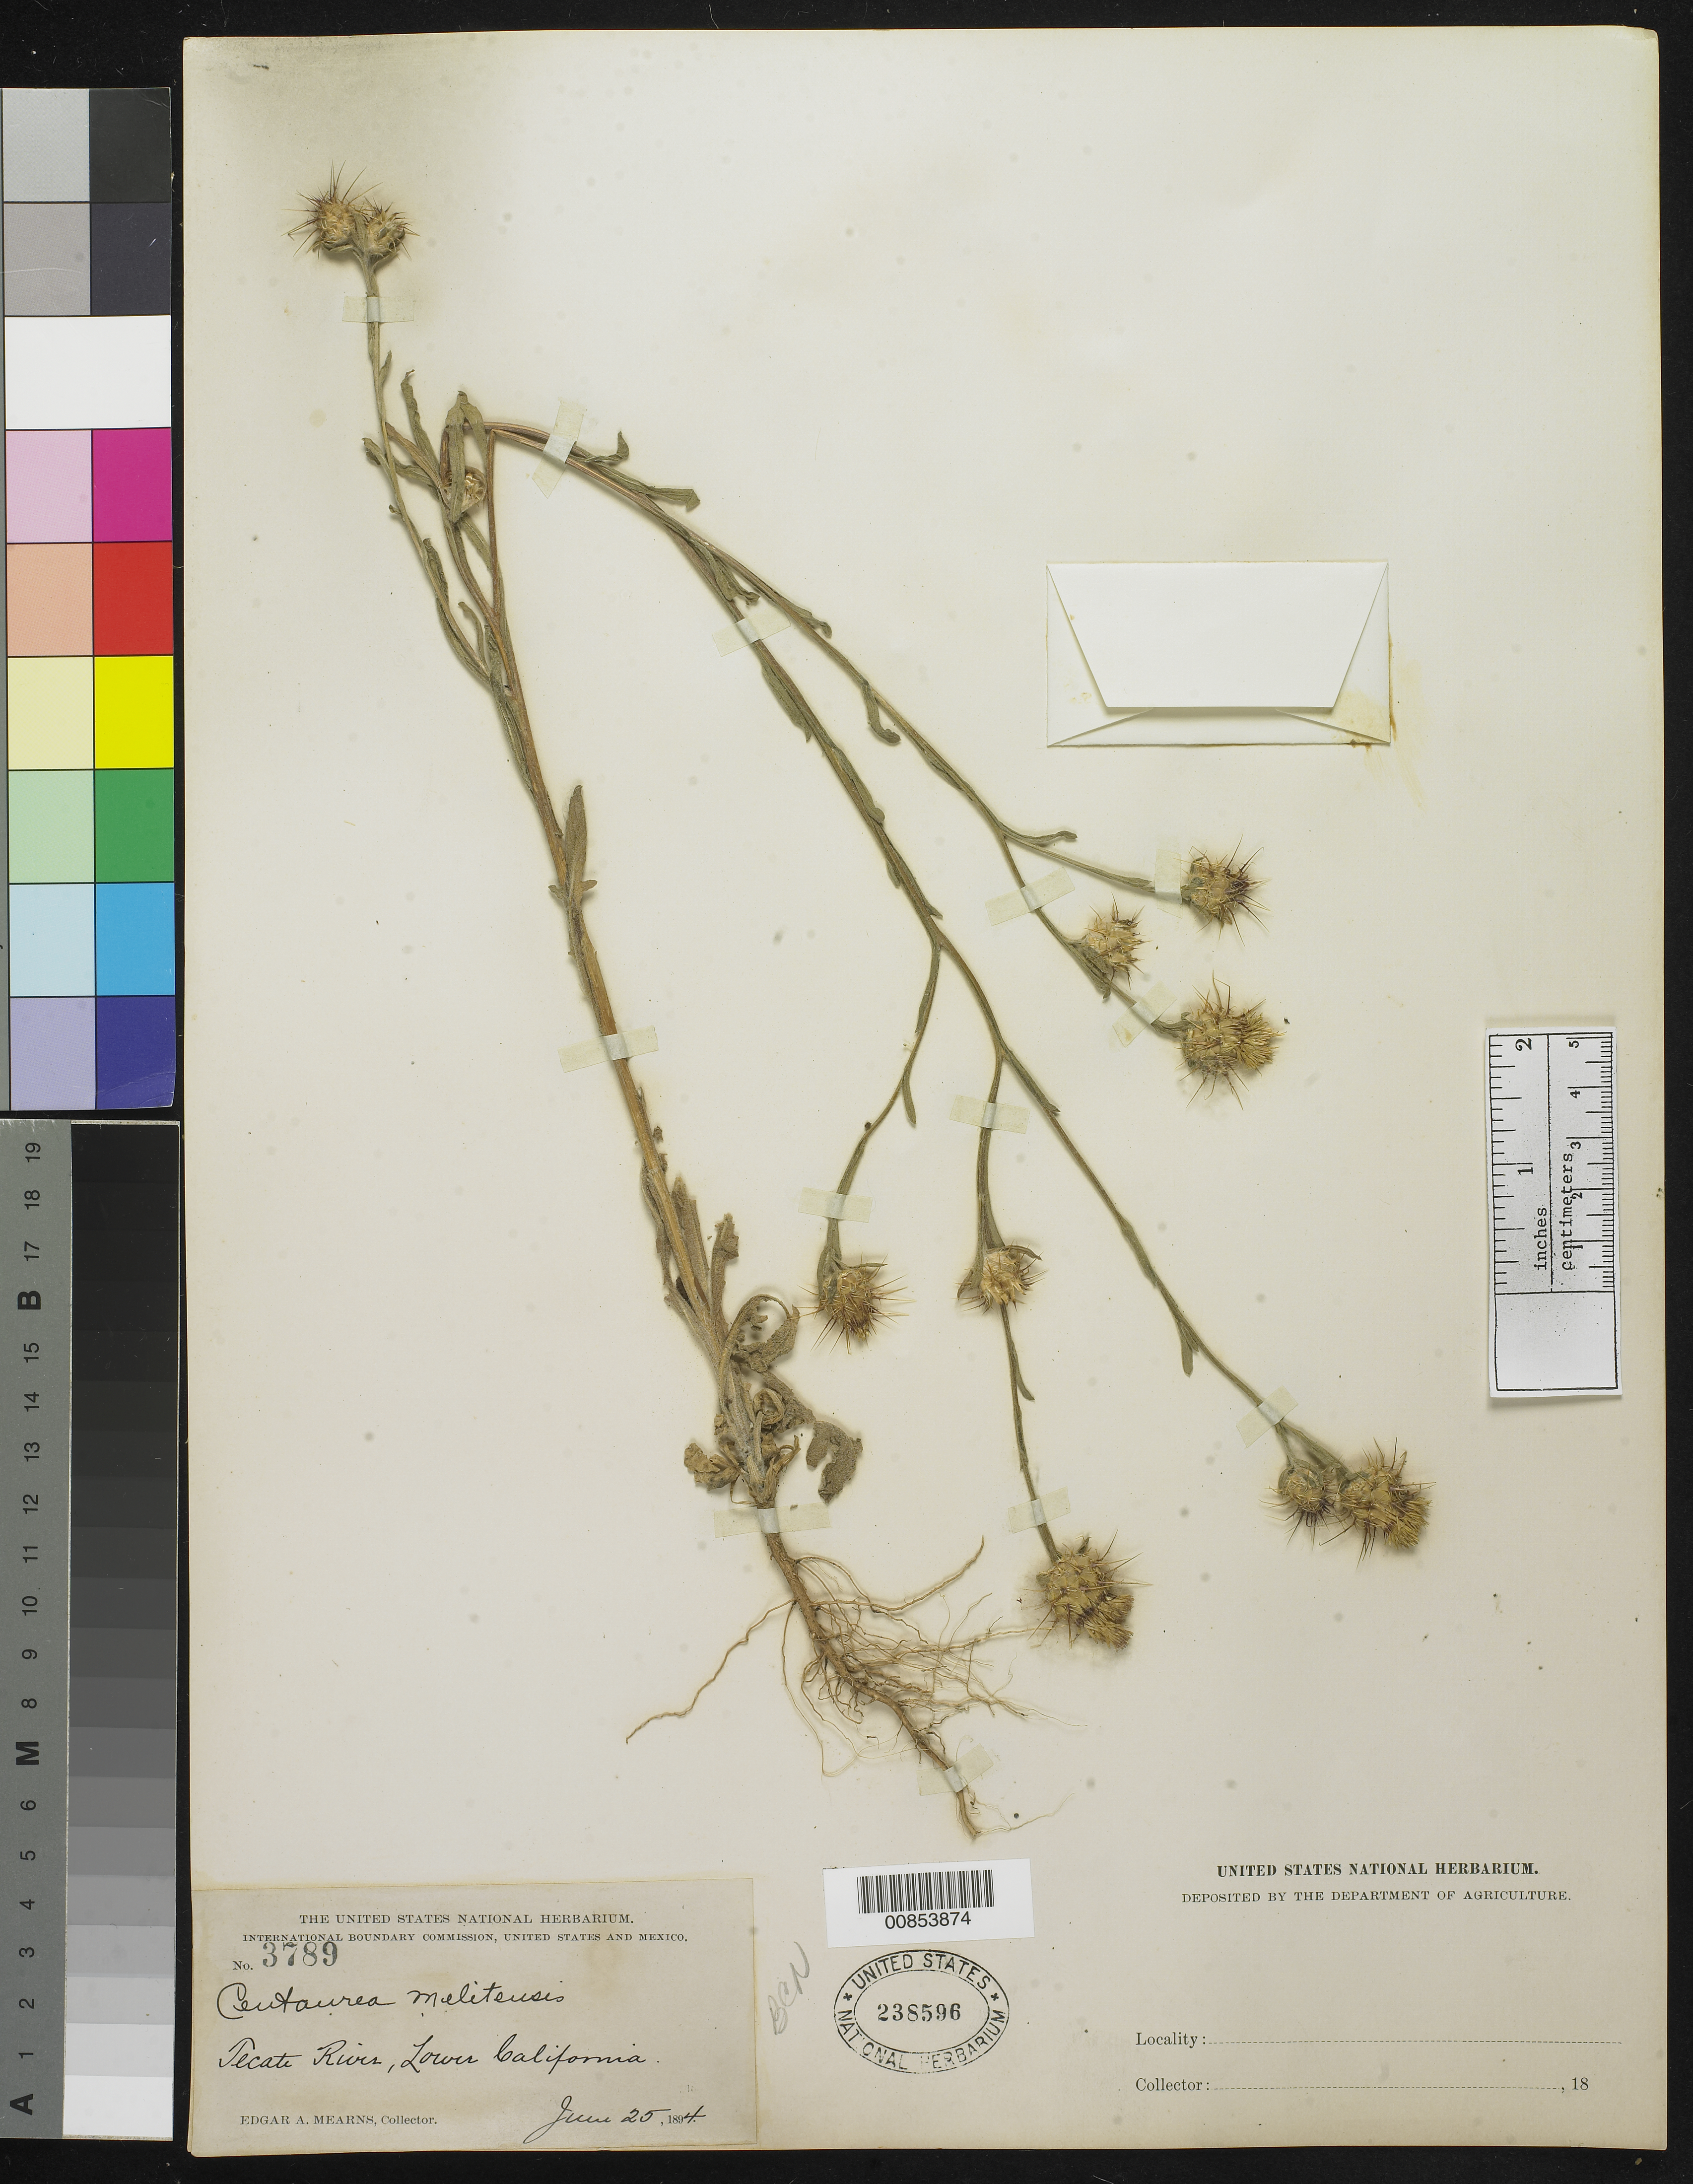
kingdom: Plantae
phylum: Tracheophyta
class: Magnoliopsida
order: Asterales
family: Asteraceae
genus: Centaurea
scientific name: Centaurea melitensis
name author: L.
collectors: E. A. Mearns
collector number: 3789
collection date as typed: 25 Jun 1894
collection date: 1894-06-25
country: Mexico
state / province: Baja California Norte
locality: Tecate River, Baja California.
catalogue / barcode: US 238596